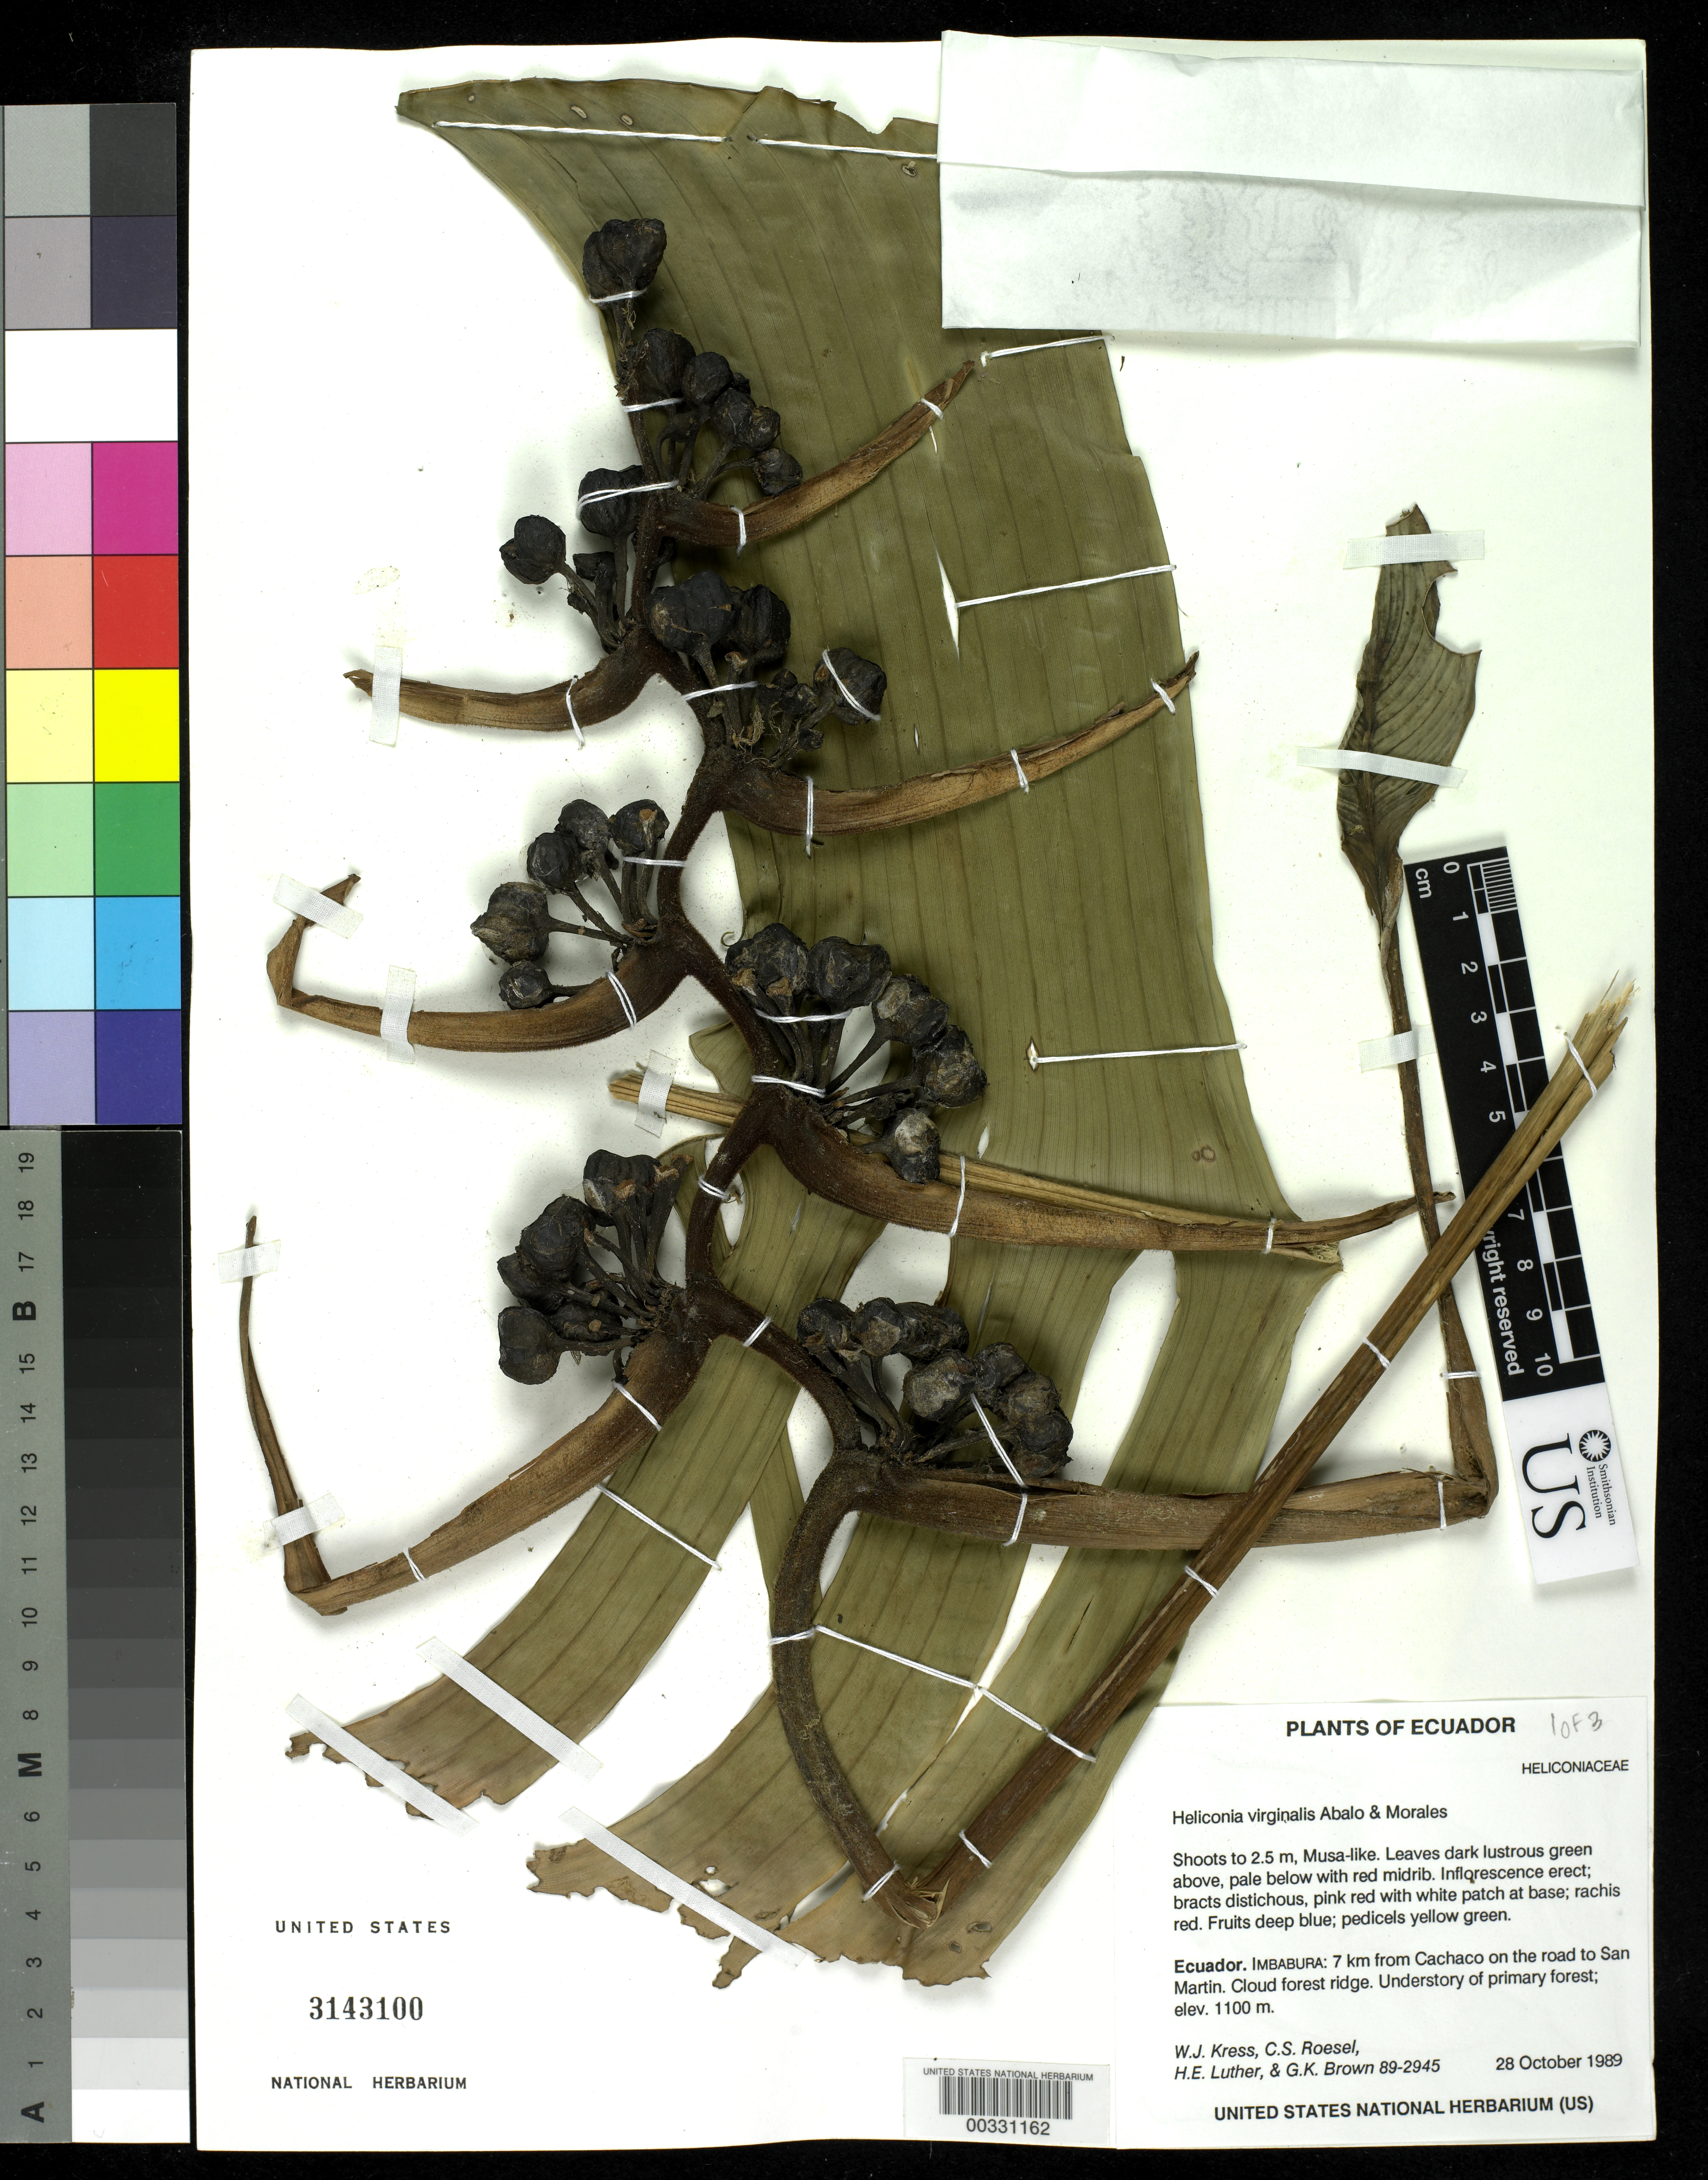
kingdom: Plantae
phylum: Tracheophyta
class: Liliopsida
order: Zingiberales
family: Heliconiaceae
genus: Heliconia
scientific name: Heliconia virginalis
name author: Abalo & G. Morales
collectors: W. J. Kress, C. S. Roesel, Harry E. Luther & G. K. Brown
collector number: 89-2945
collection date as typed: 28 Oct 1989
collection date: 1989-10-28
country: Ecuador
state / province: Imbabura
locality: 7 km from Cachaco on road to San Martin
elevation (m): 1100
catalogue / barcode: US 3143100